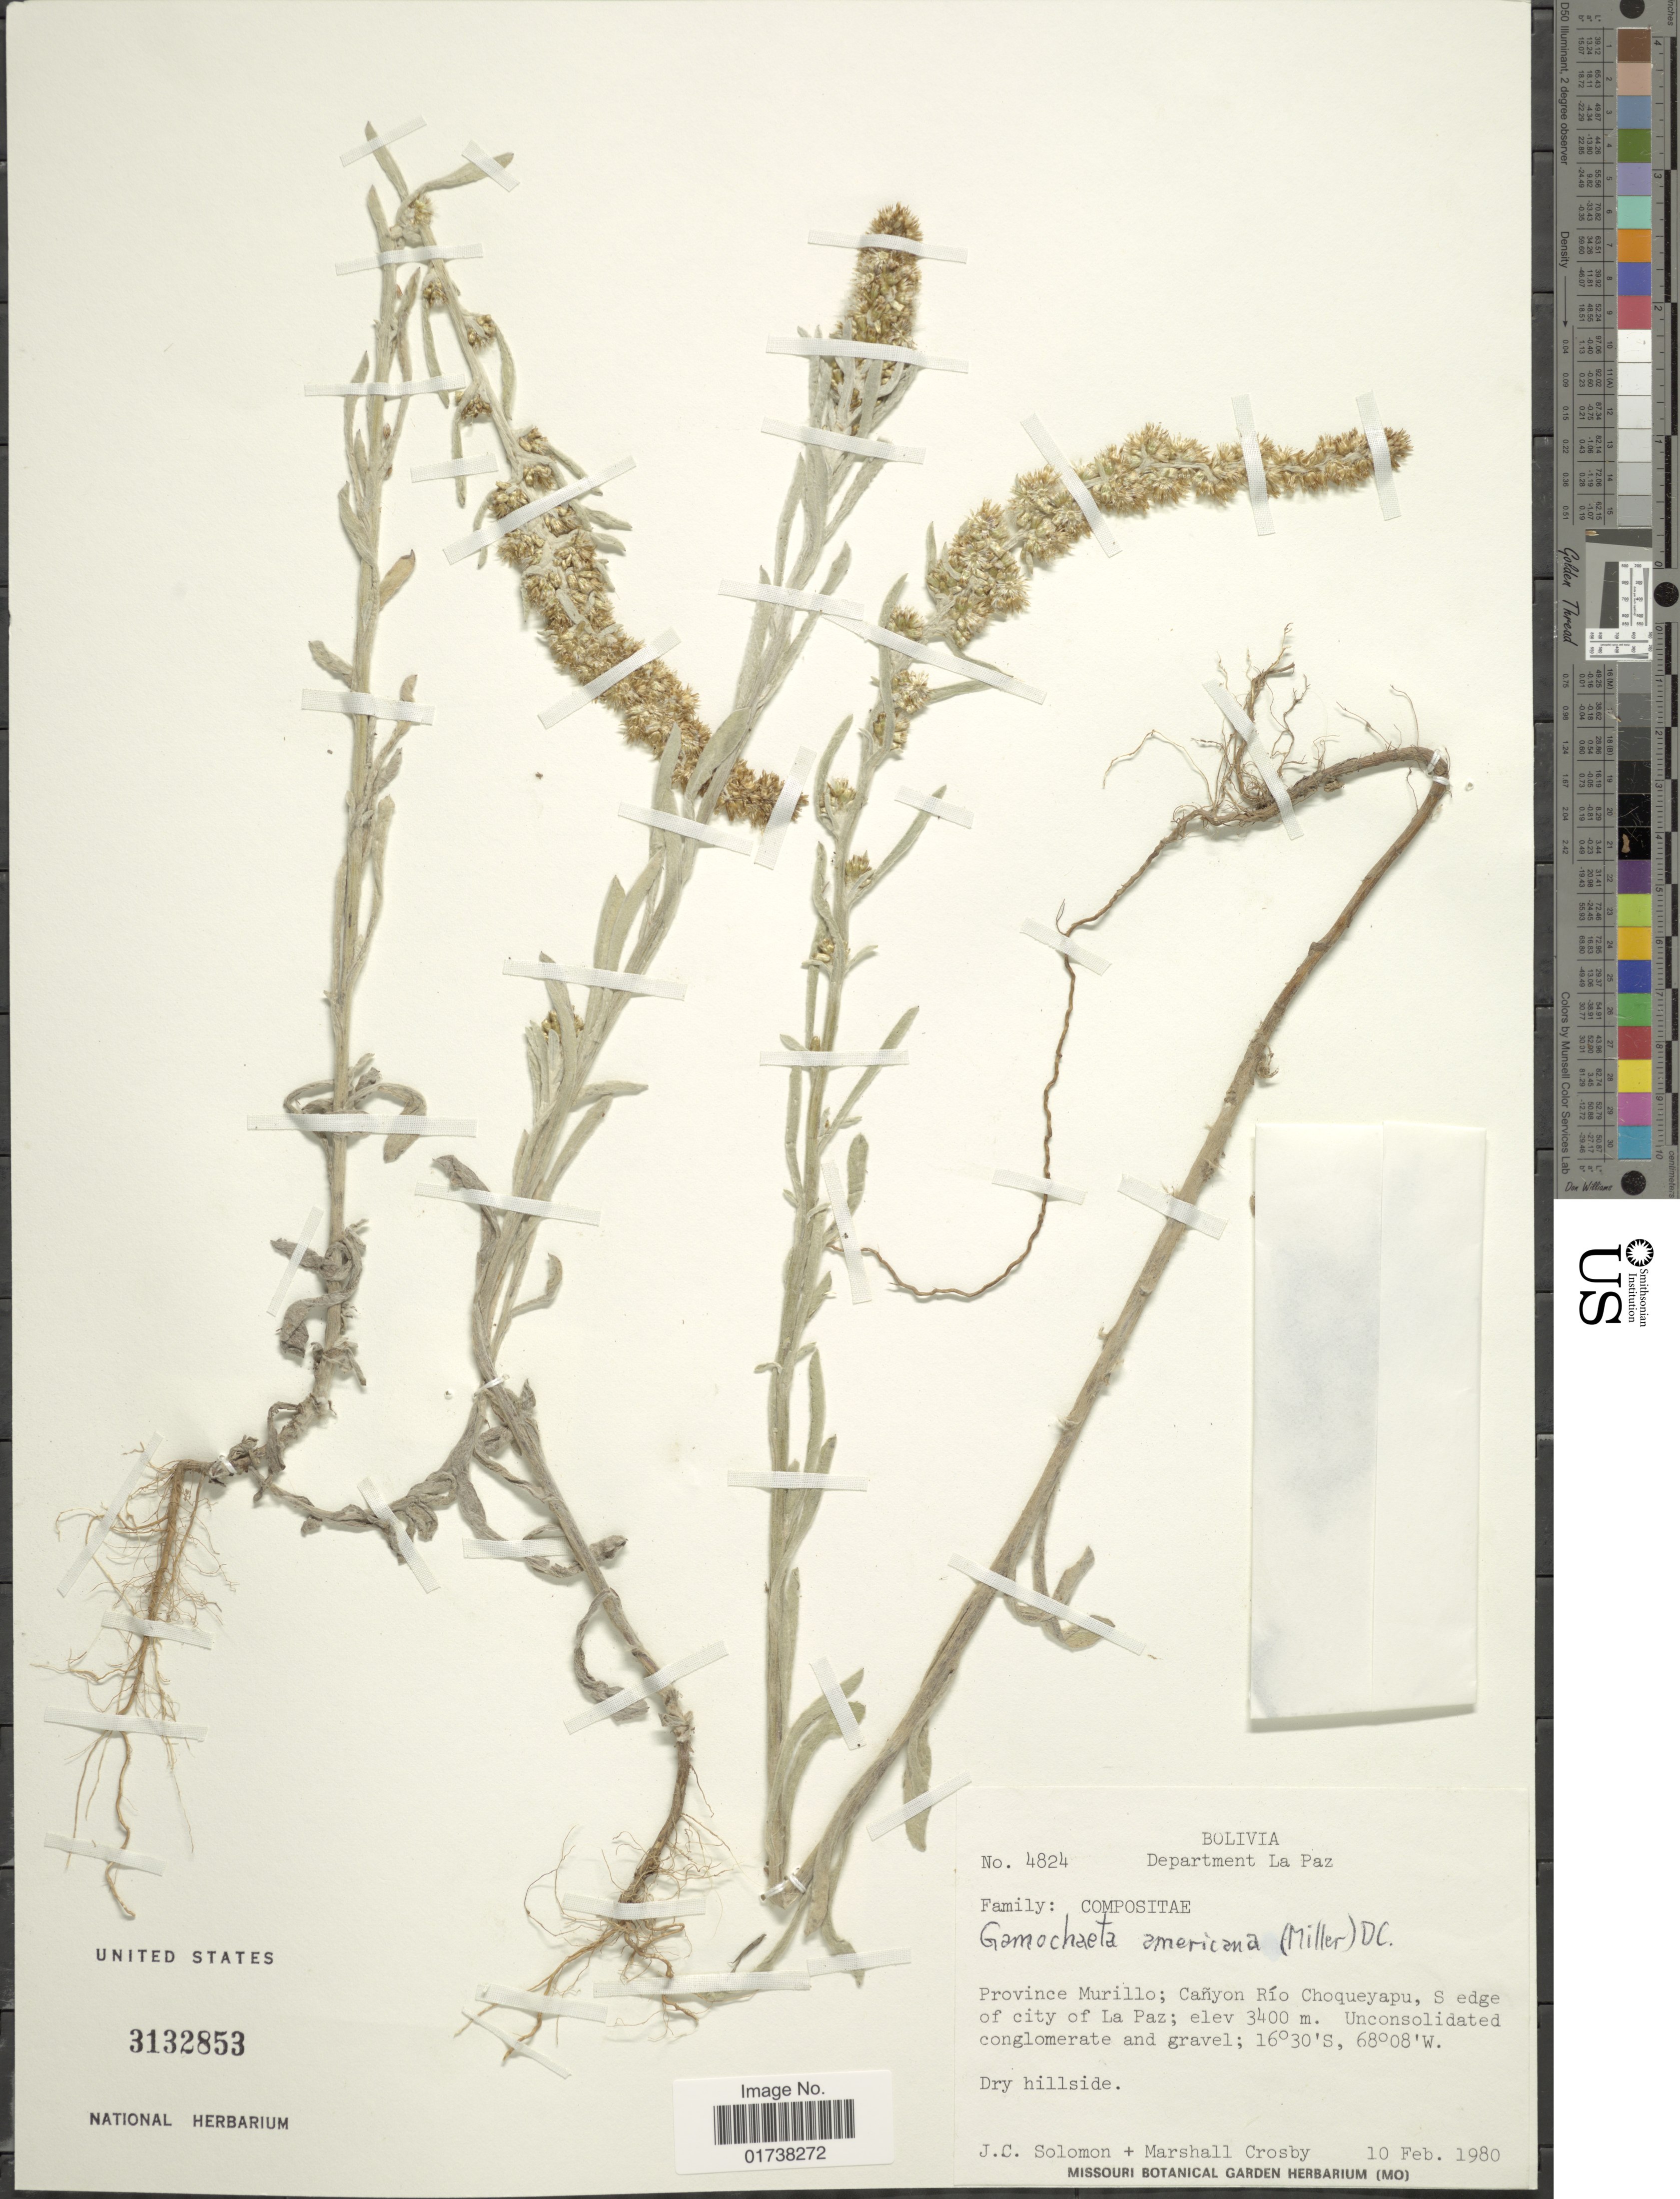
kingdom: Plantae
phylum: Tracheophyta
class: Magnoliopsida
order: Asterales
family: Asteraceae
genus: Gamochaeta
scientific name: Gamochaeta americana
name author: (Mill.) Wedd.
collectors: J. C. Solomon & M. R. Crosby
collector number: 4824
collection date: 1980-02-10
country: Bolivia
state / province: La Paz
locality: Departamento La Paz, Province Murillo: Canyon Rio Choqueyapu, S edge of city of La Paz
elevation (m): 3400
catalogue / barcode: US 3132853